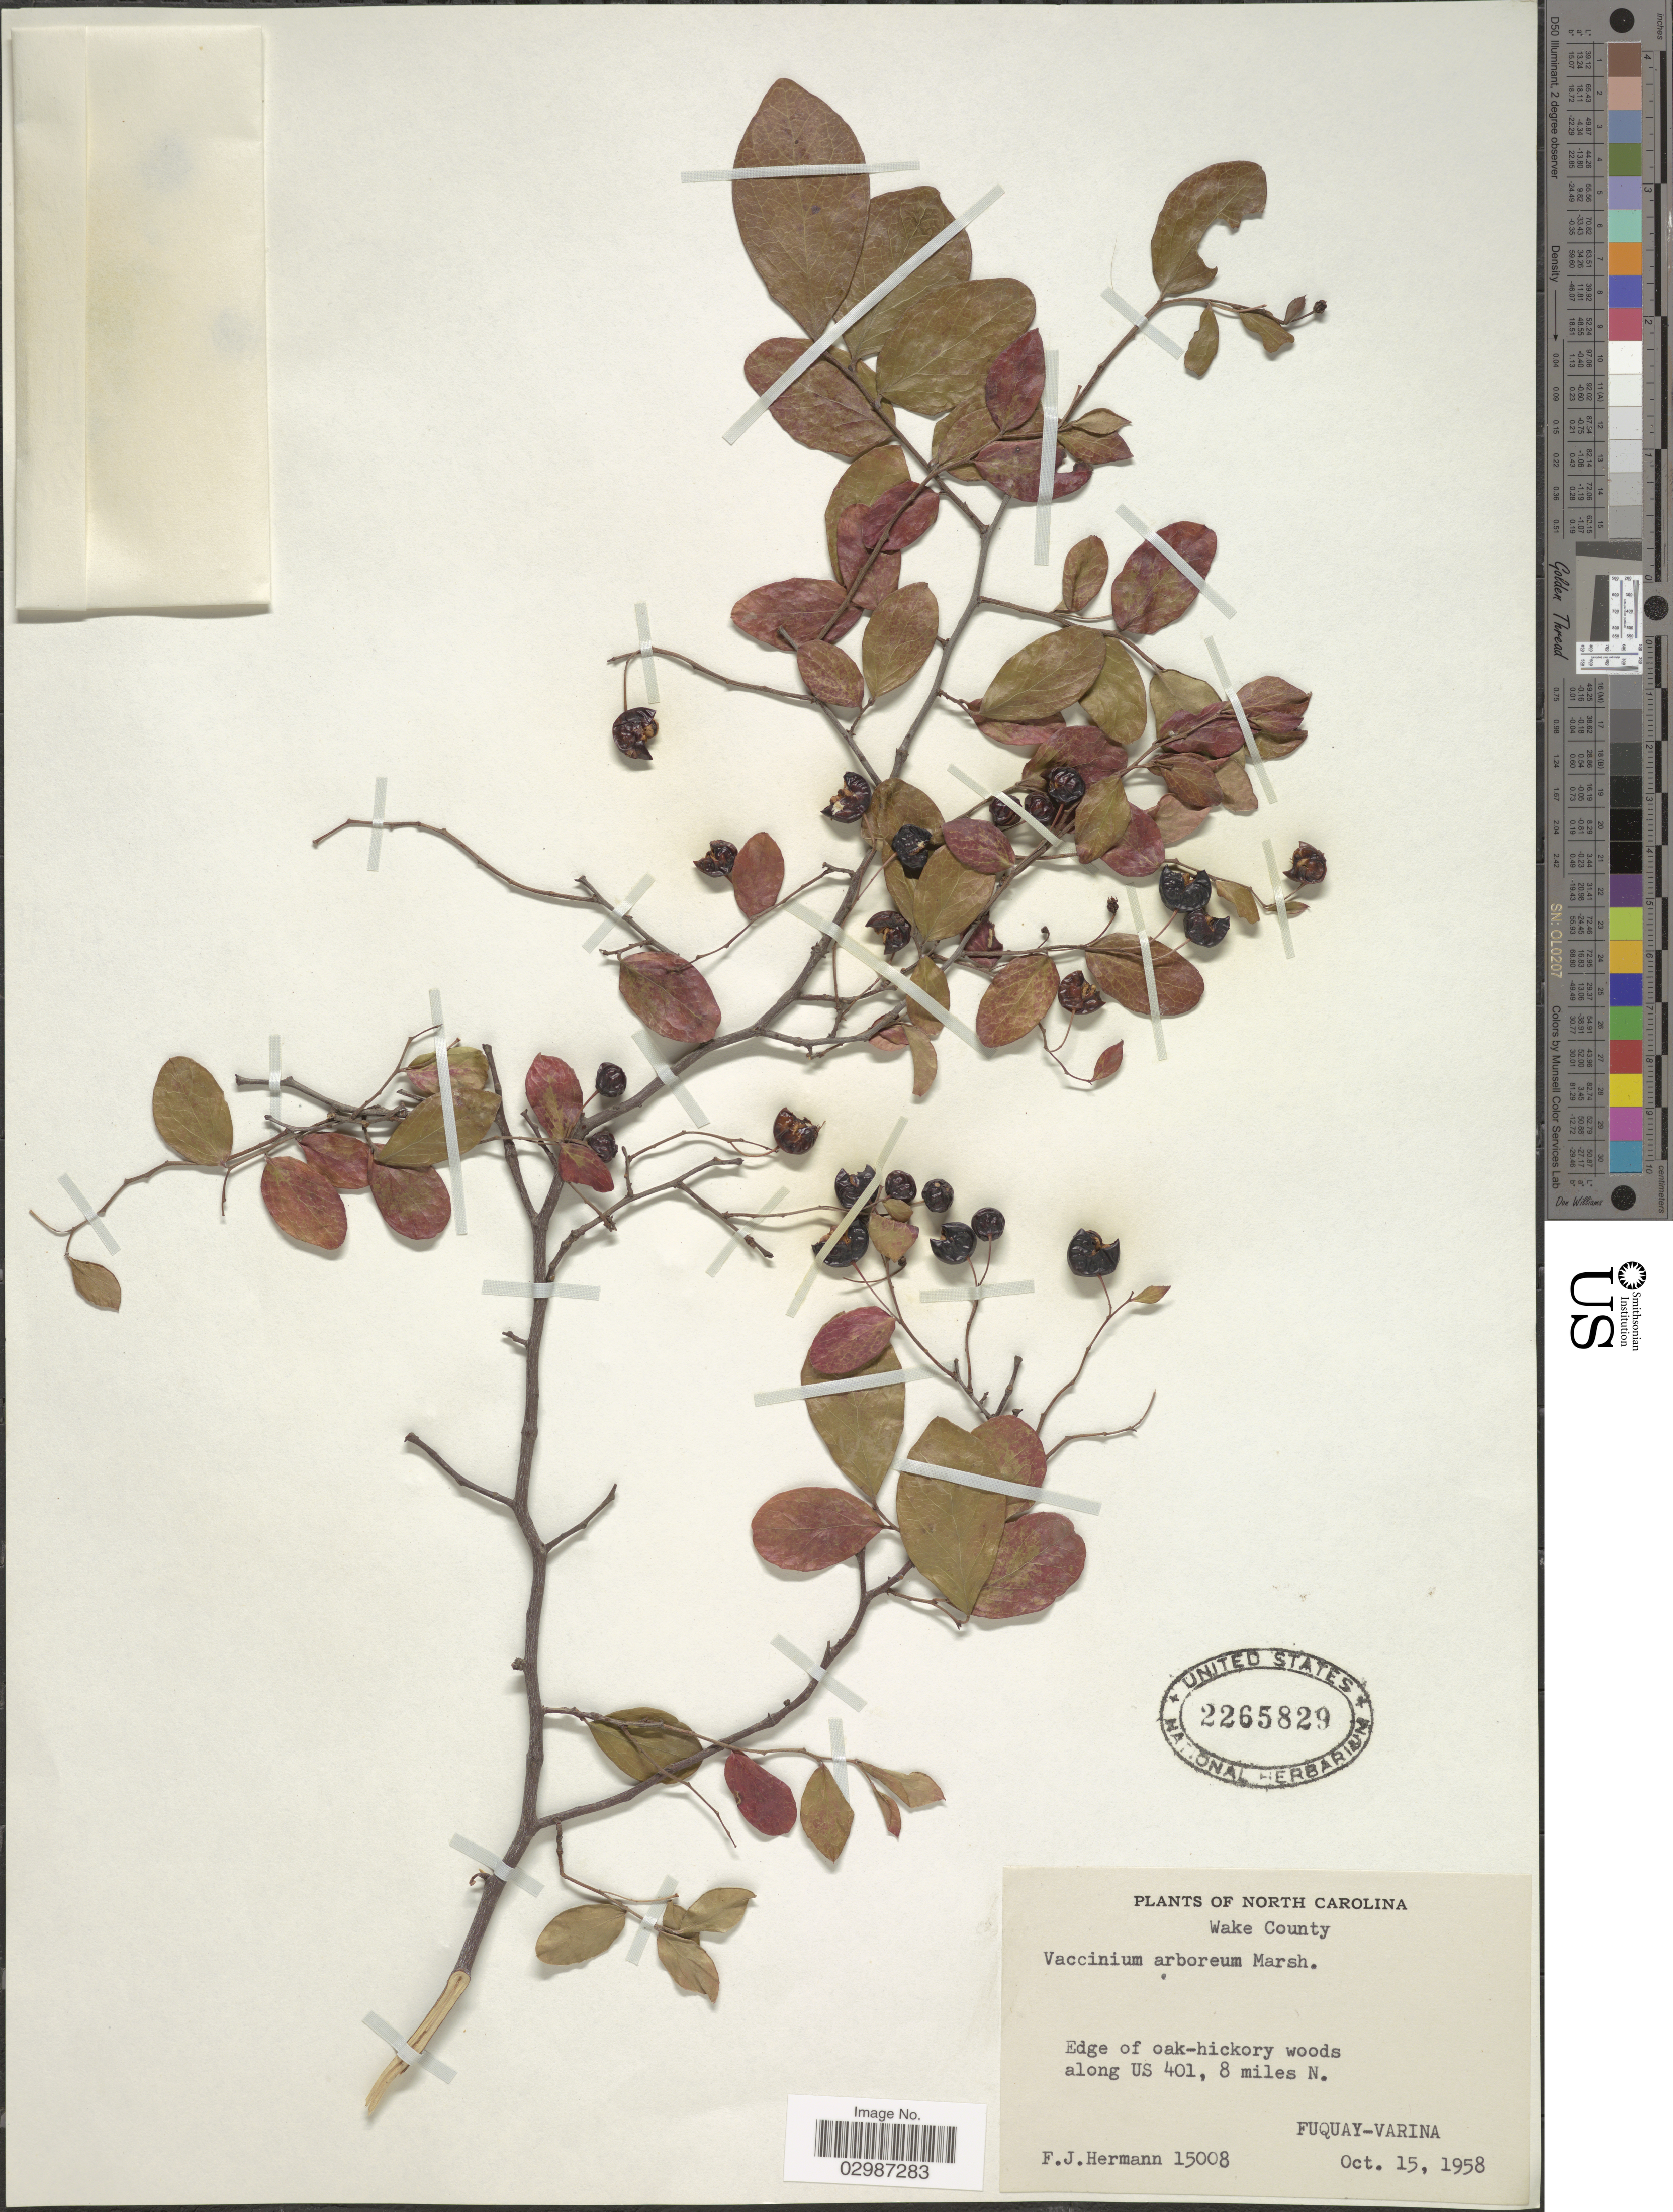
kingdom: Plantae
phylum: Tracheophyta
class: Magnoliopsida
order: Ericales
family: Ericaceae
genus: Vaccinium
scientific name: Vaccinium arboreum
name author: Marshall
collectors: F. J. Hermann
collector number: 15008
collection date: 1958-10-15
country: United States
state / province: North Carolina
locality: Wake County, Edge of oak-hickory woods along US 401, 8 miles N., Fuquay-Varina.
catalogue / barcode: US 2265829